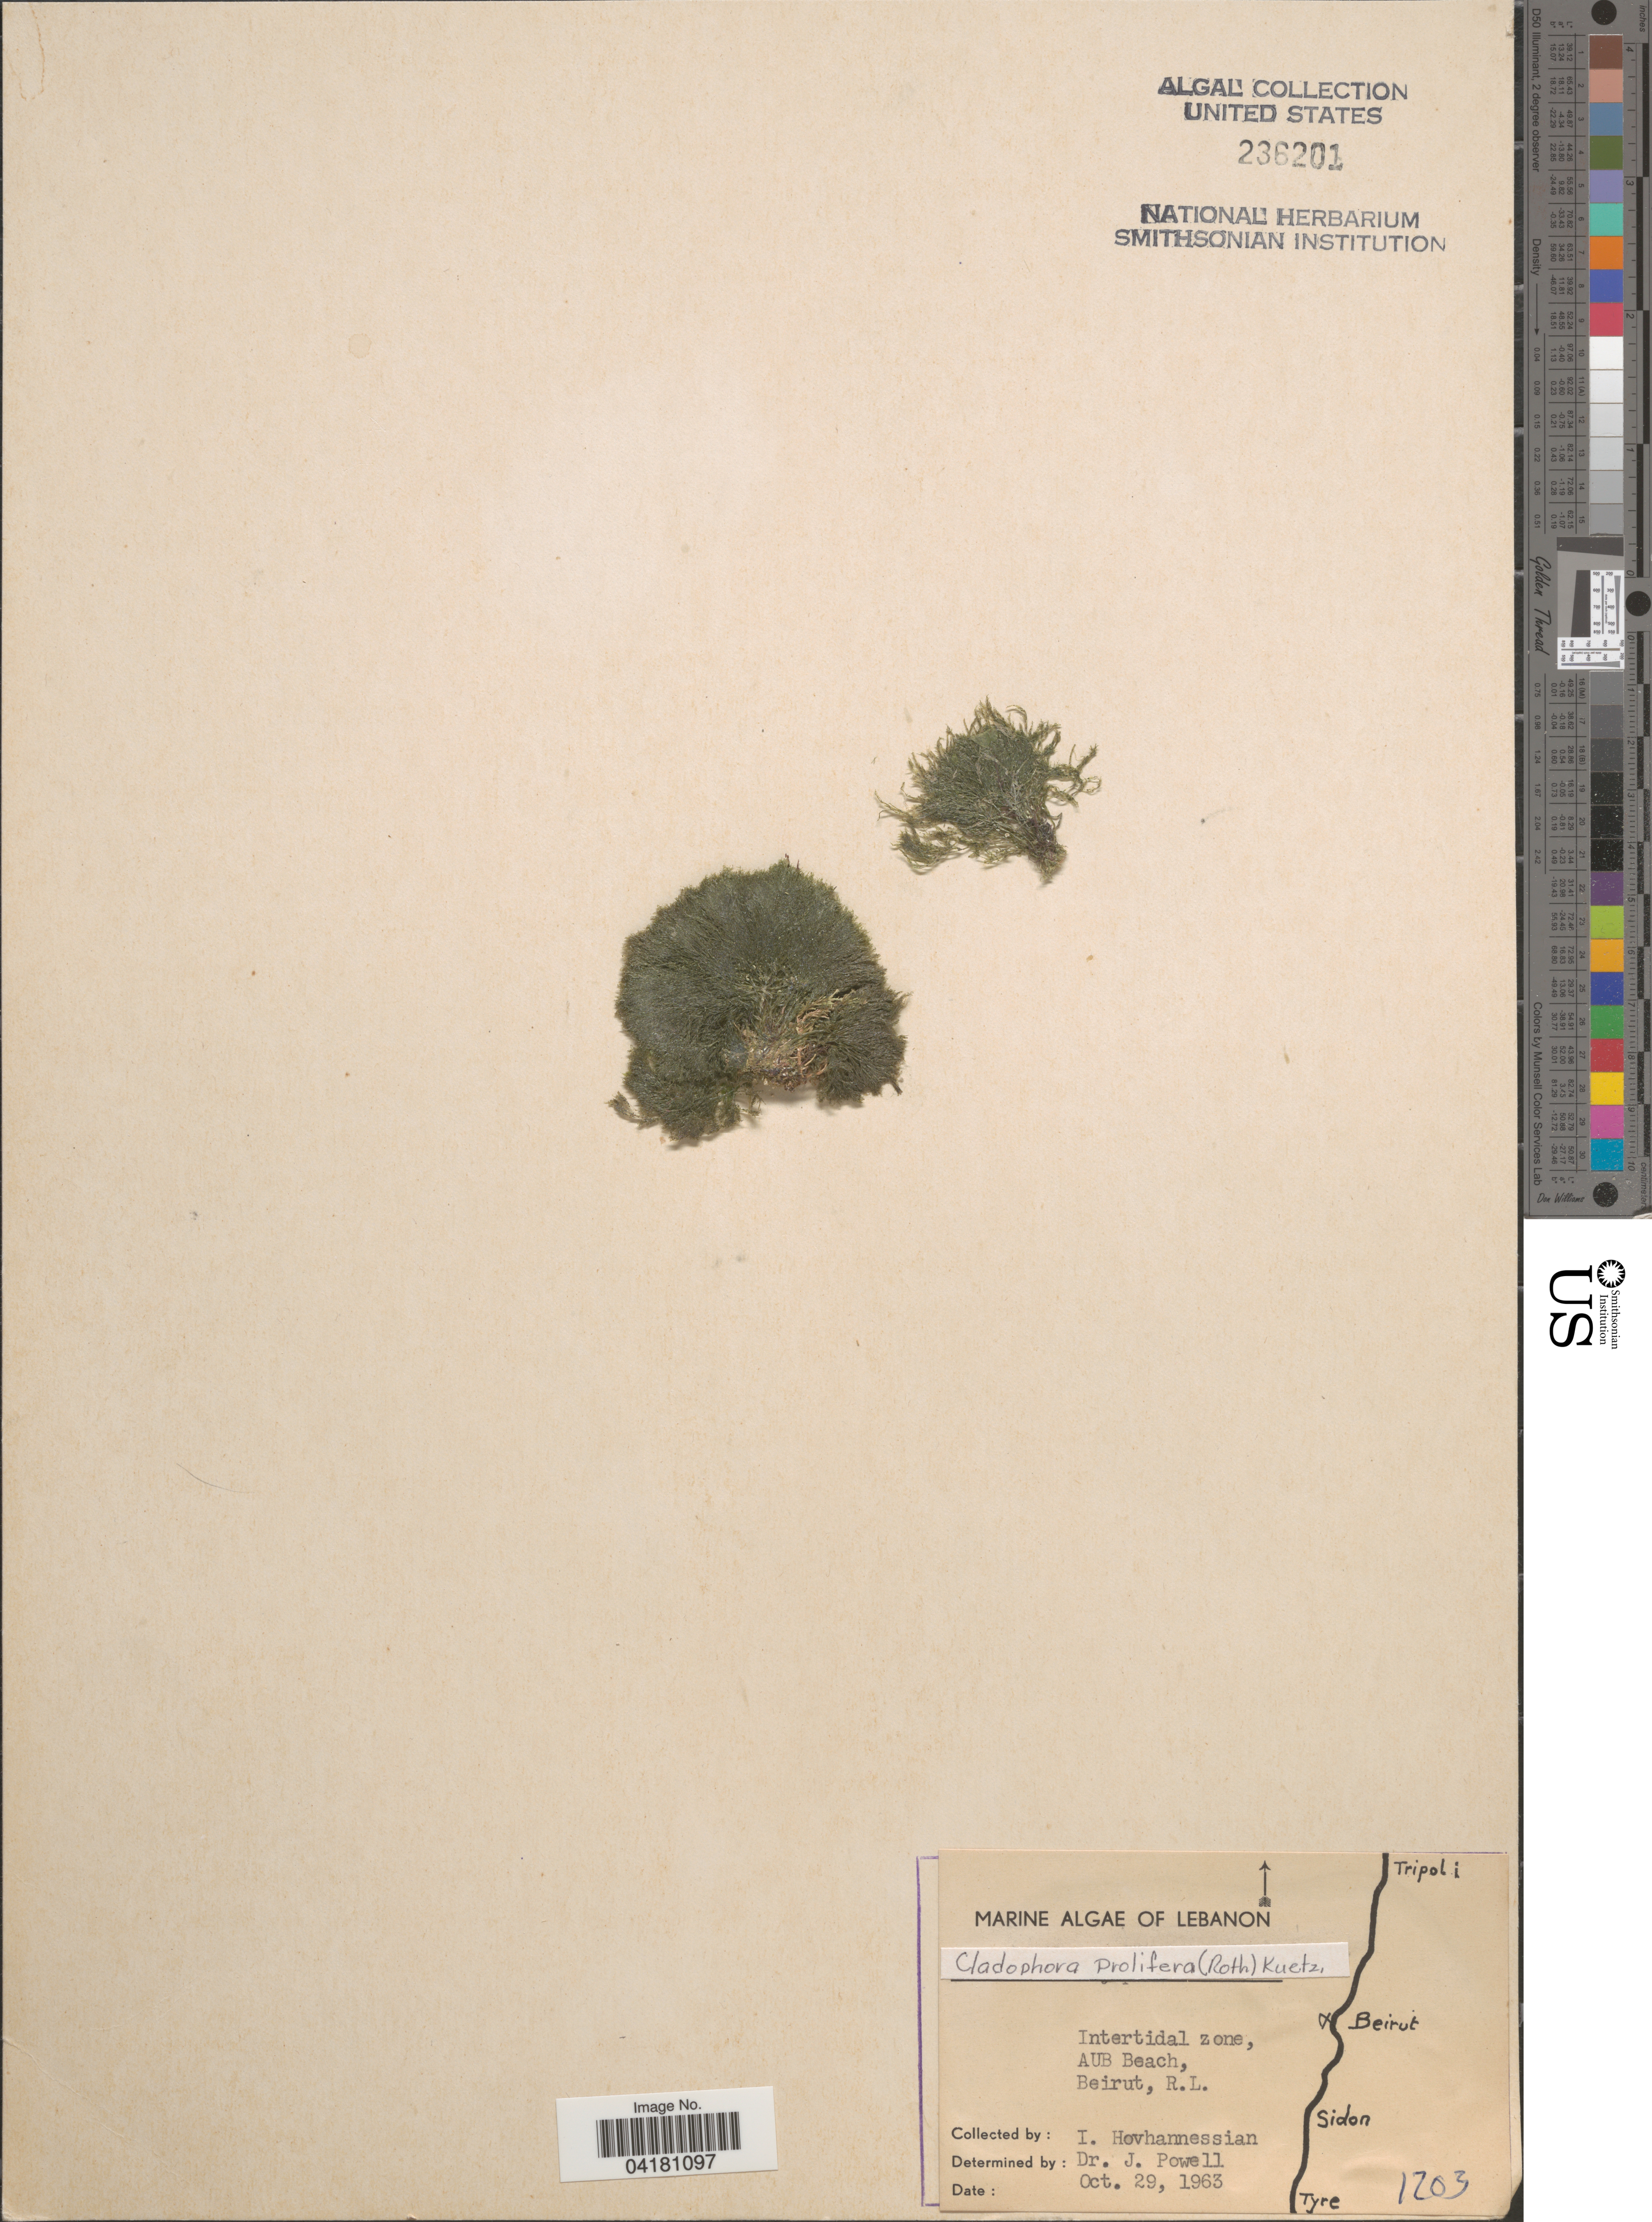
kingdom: Plantae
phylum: Chlorophyta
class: Ulvophyceae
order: Cladophorales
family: Cladophoraceae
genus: Cladophora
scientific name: Cladophora prolifera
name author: (Roth) Kütz.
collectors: I. Hovhannessian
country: Lebanon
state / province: Beyrouth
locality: Intertidal zone, AUB Beach, Beirut, R.L.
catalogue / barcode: US 236201